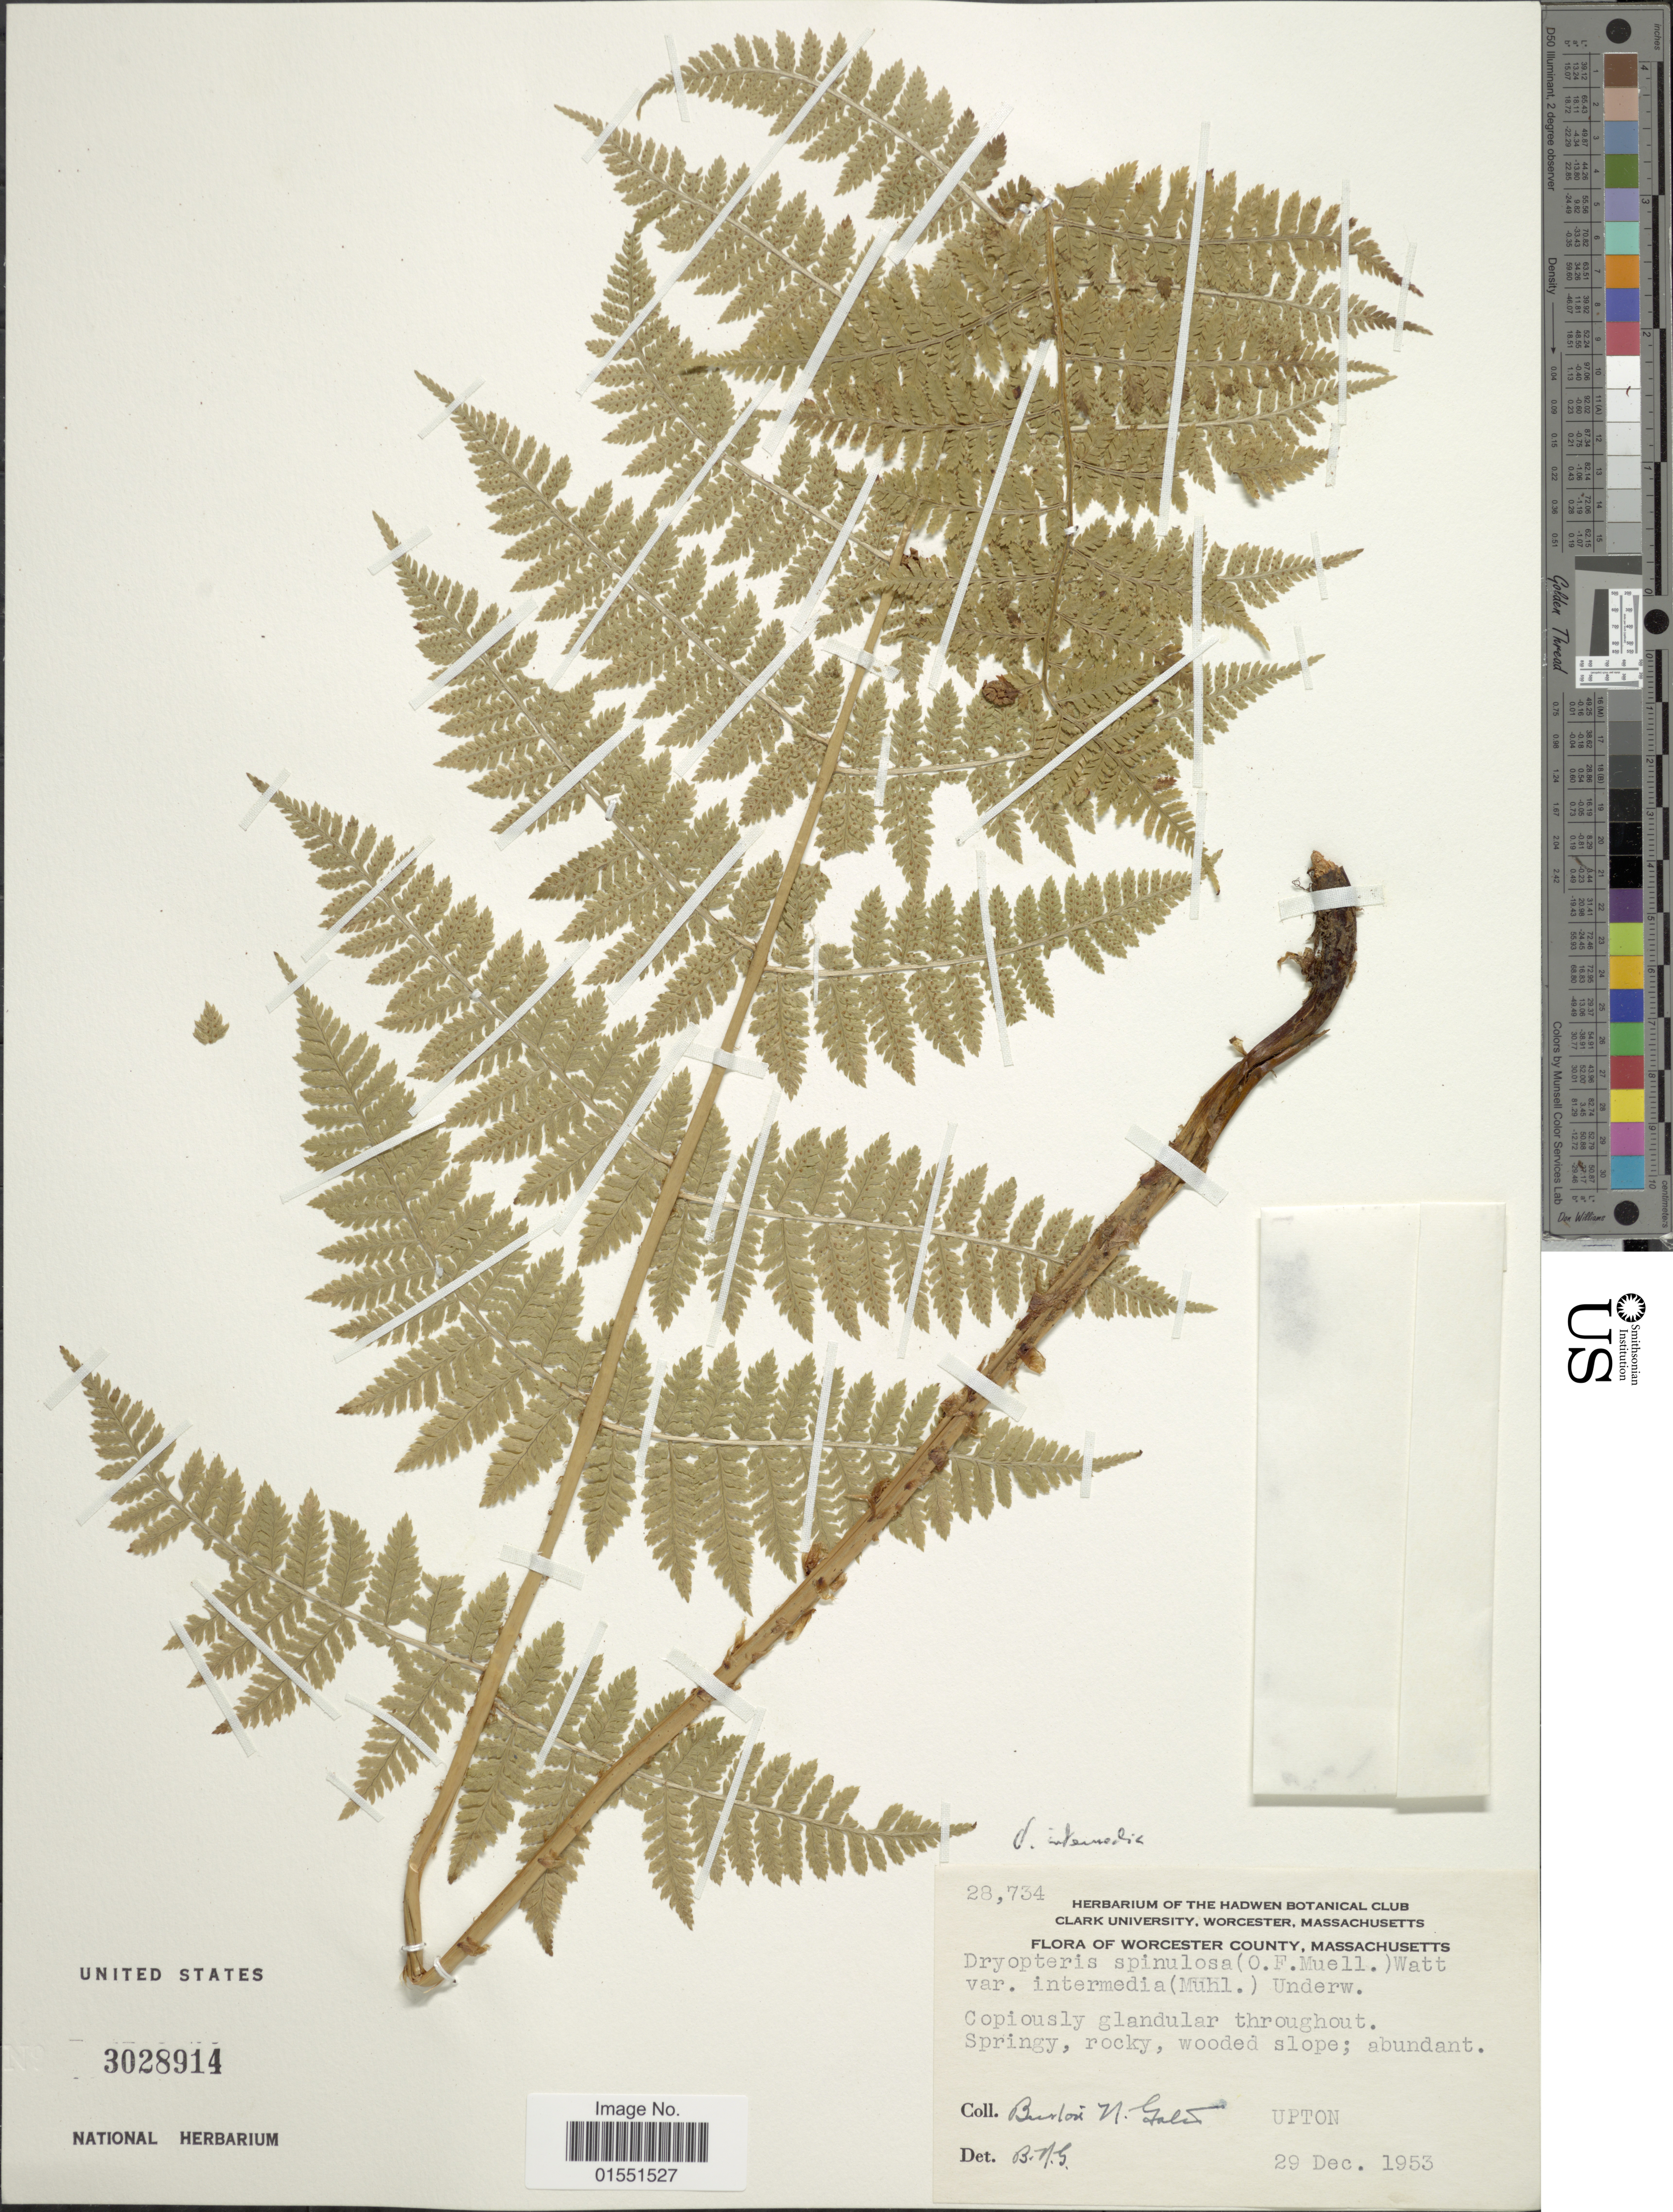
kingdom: Plantae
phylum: Tracheophyta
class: Polypodiopsida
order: Polypodiales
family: Dryopteridaceae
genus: Dryopteris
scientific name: Dryopteris intermedia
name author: (Muhl.) A. Gray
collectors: B. N. Gates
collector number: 28734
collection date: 1953-12-29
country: United States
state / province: Massachusetts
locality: Worcester County. Upton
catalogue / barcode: US 3028914